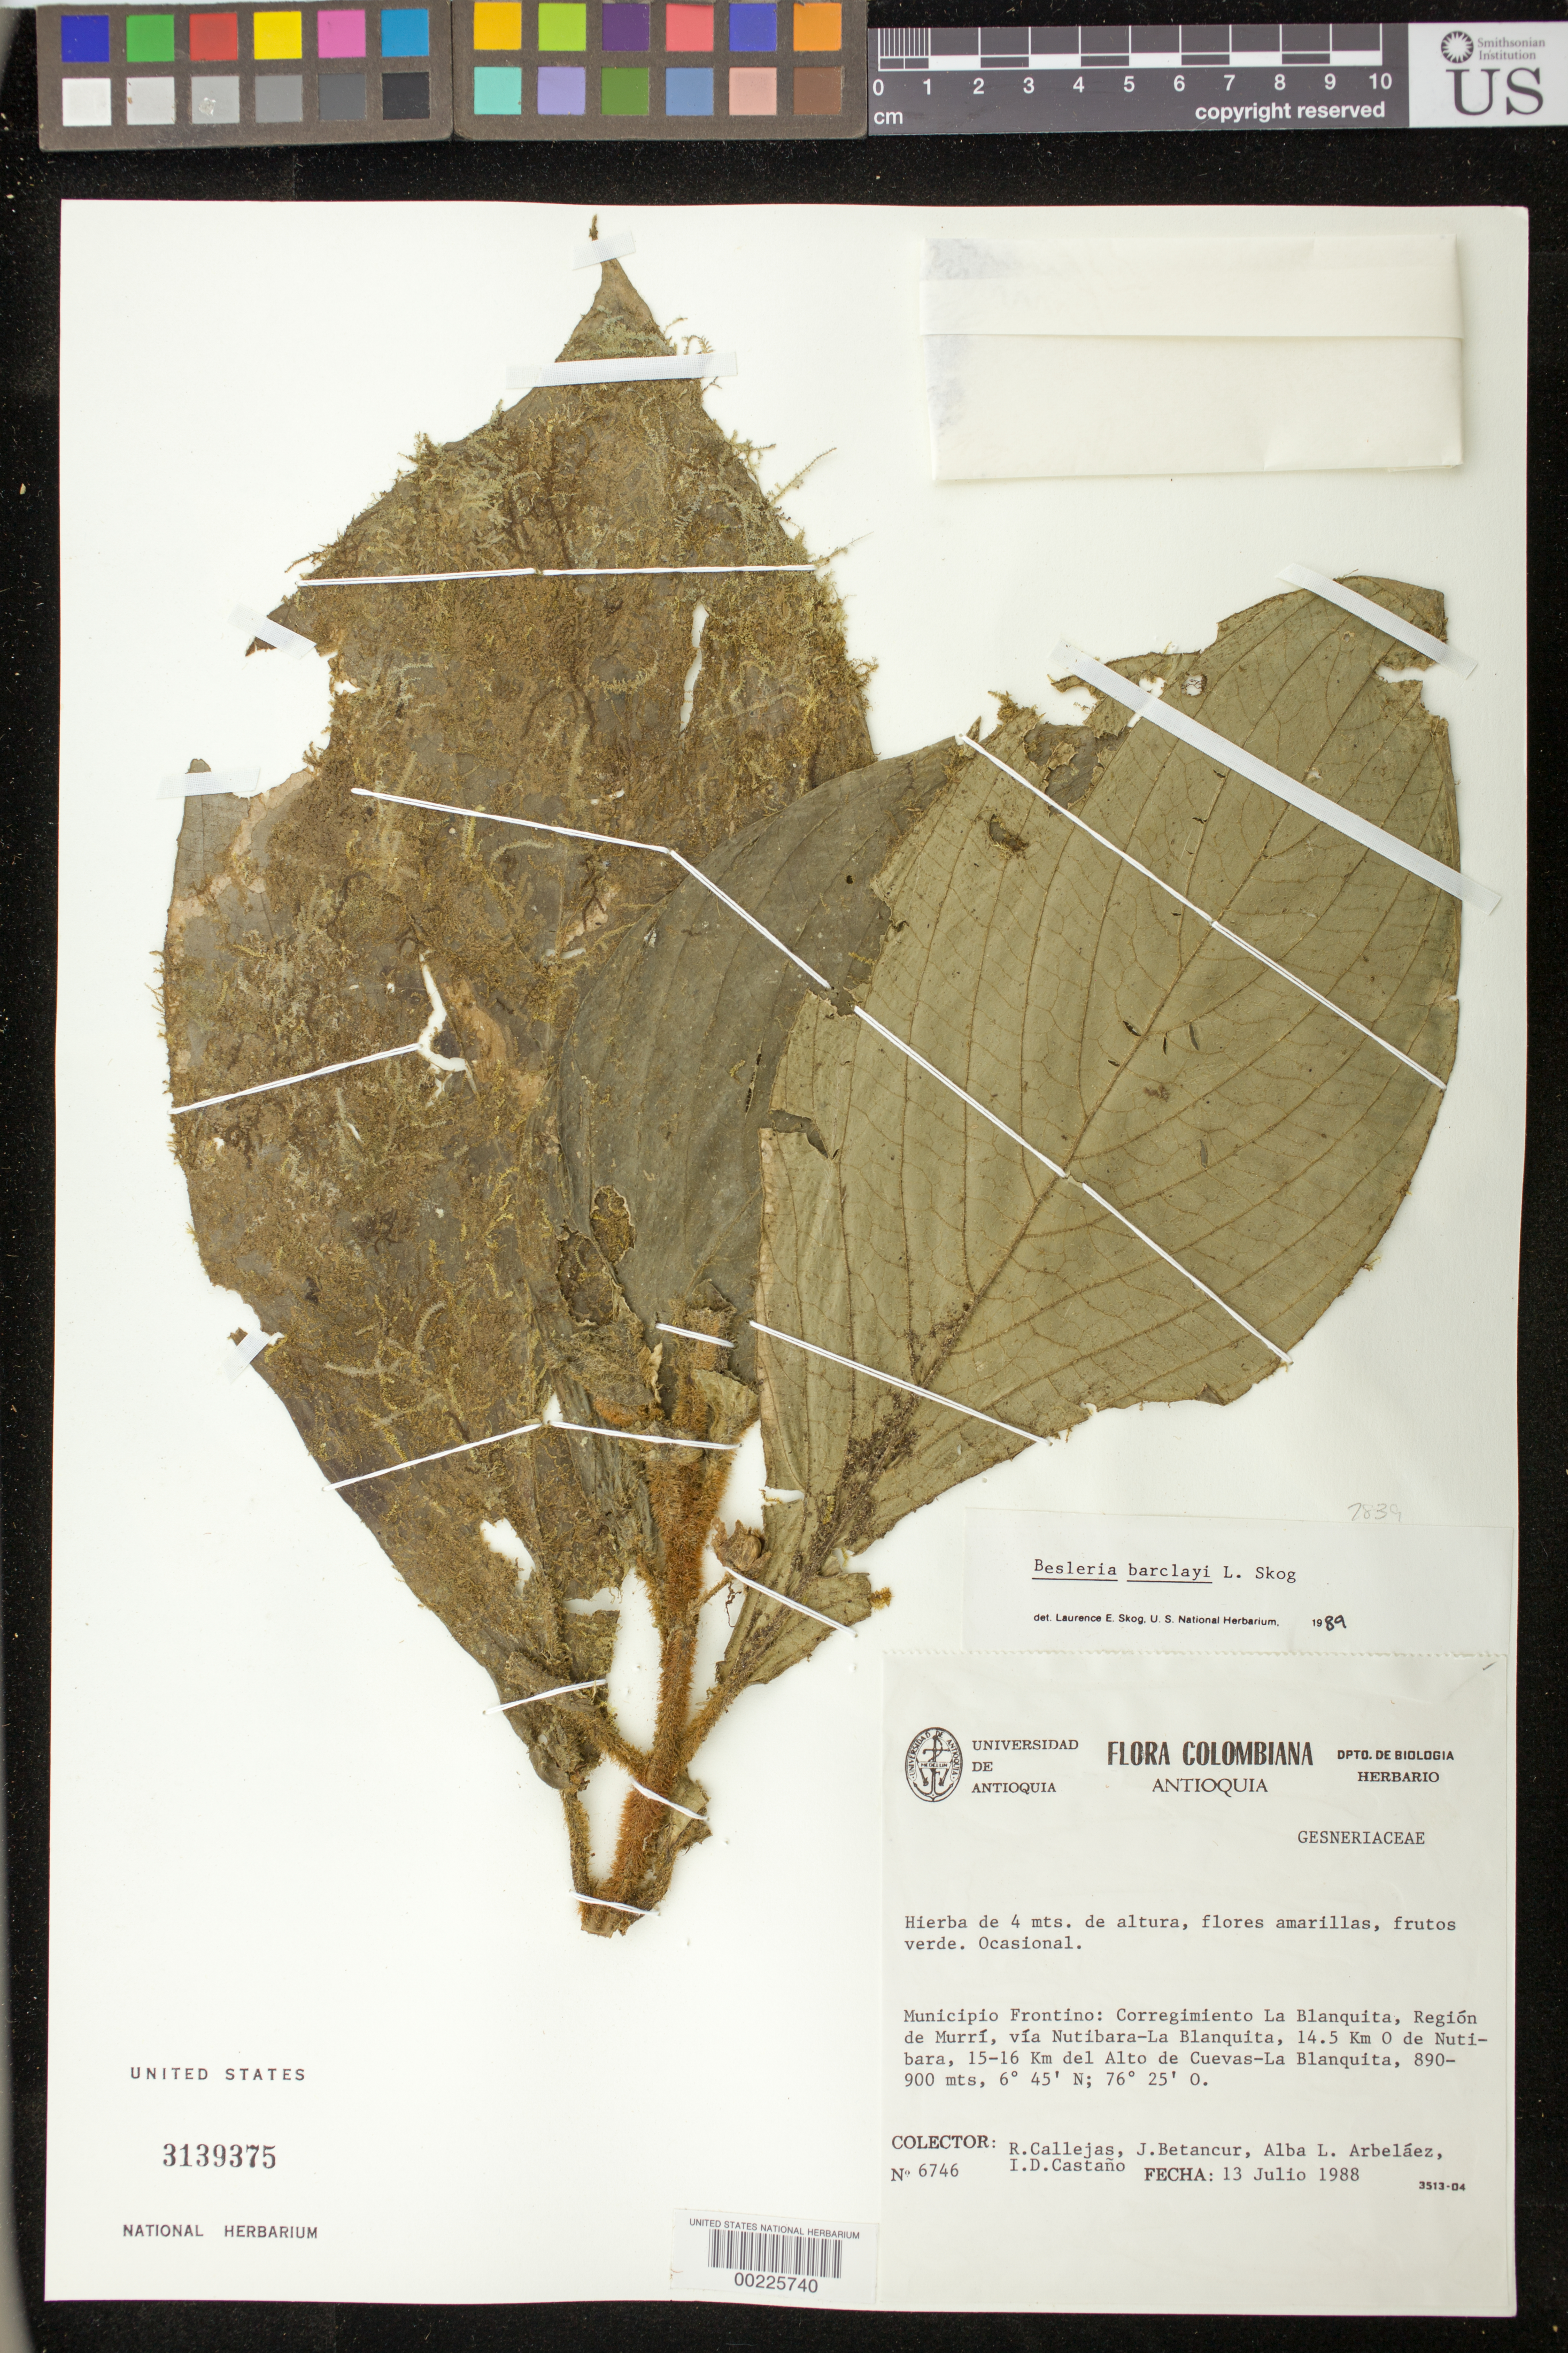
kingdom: Plantae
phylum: Tracheophyta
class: Magnoliopsida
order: Lamiales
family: Gesneriaceae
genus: Besleria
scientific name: Besleria barclayi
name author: L.E. Skog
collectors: R. Callejas & et al.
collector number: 6746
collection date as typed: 13 Jul 1988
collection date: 1988-07-13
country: Colombia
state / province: Antioquia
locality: Mpio. Frontino, corregimiento La Blanquita, region de Murri, via Nutibara-La Blanquita, 14.5 km W of Nutibara, ...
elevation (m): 890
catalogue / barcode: US 3139375